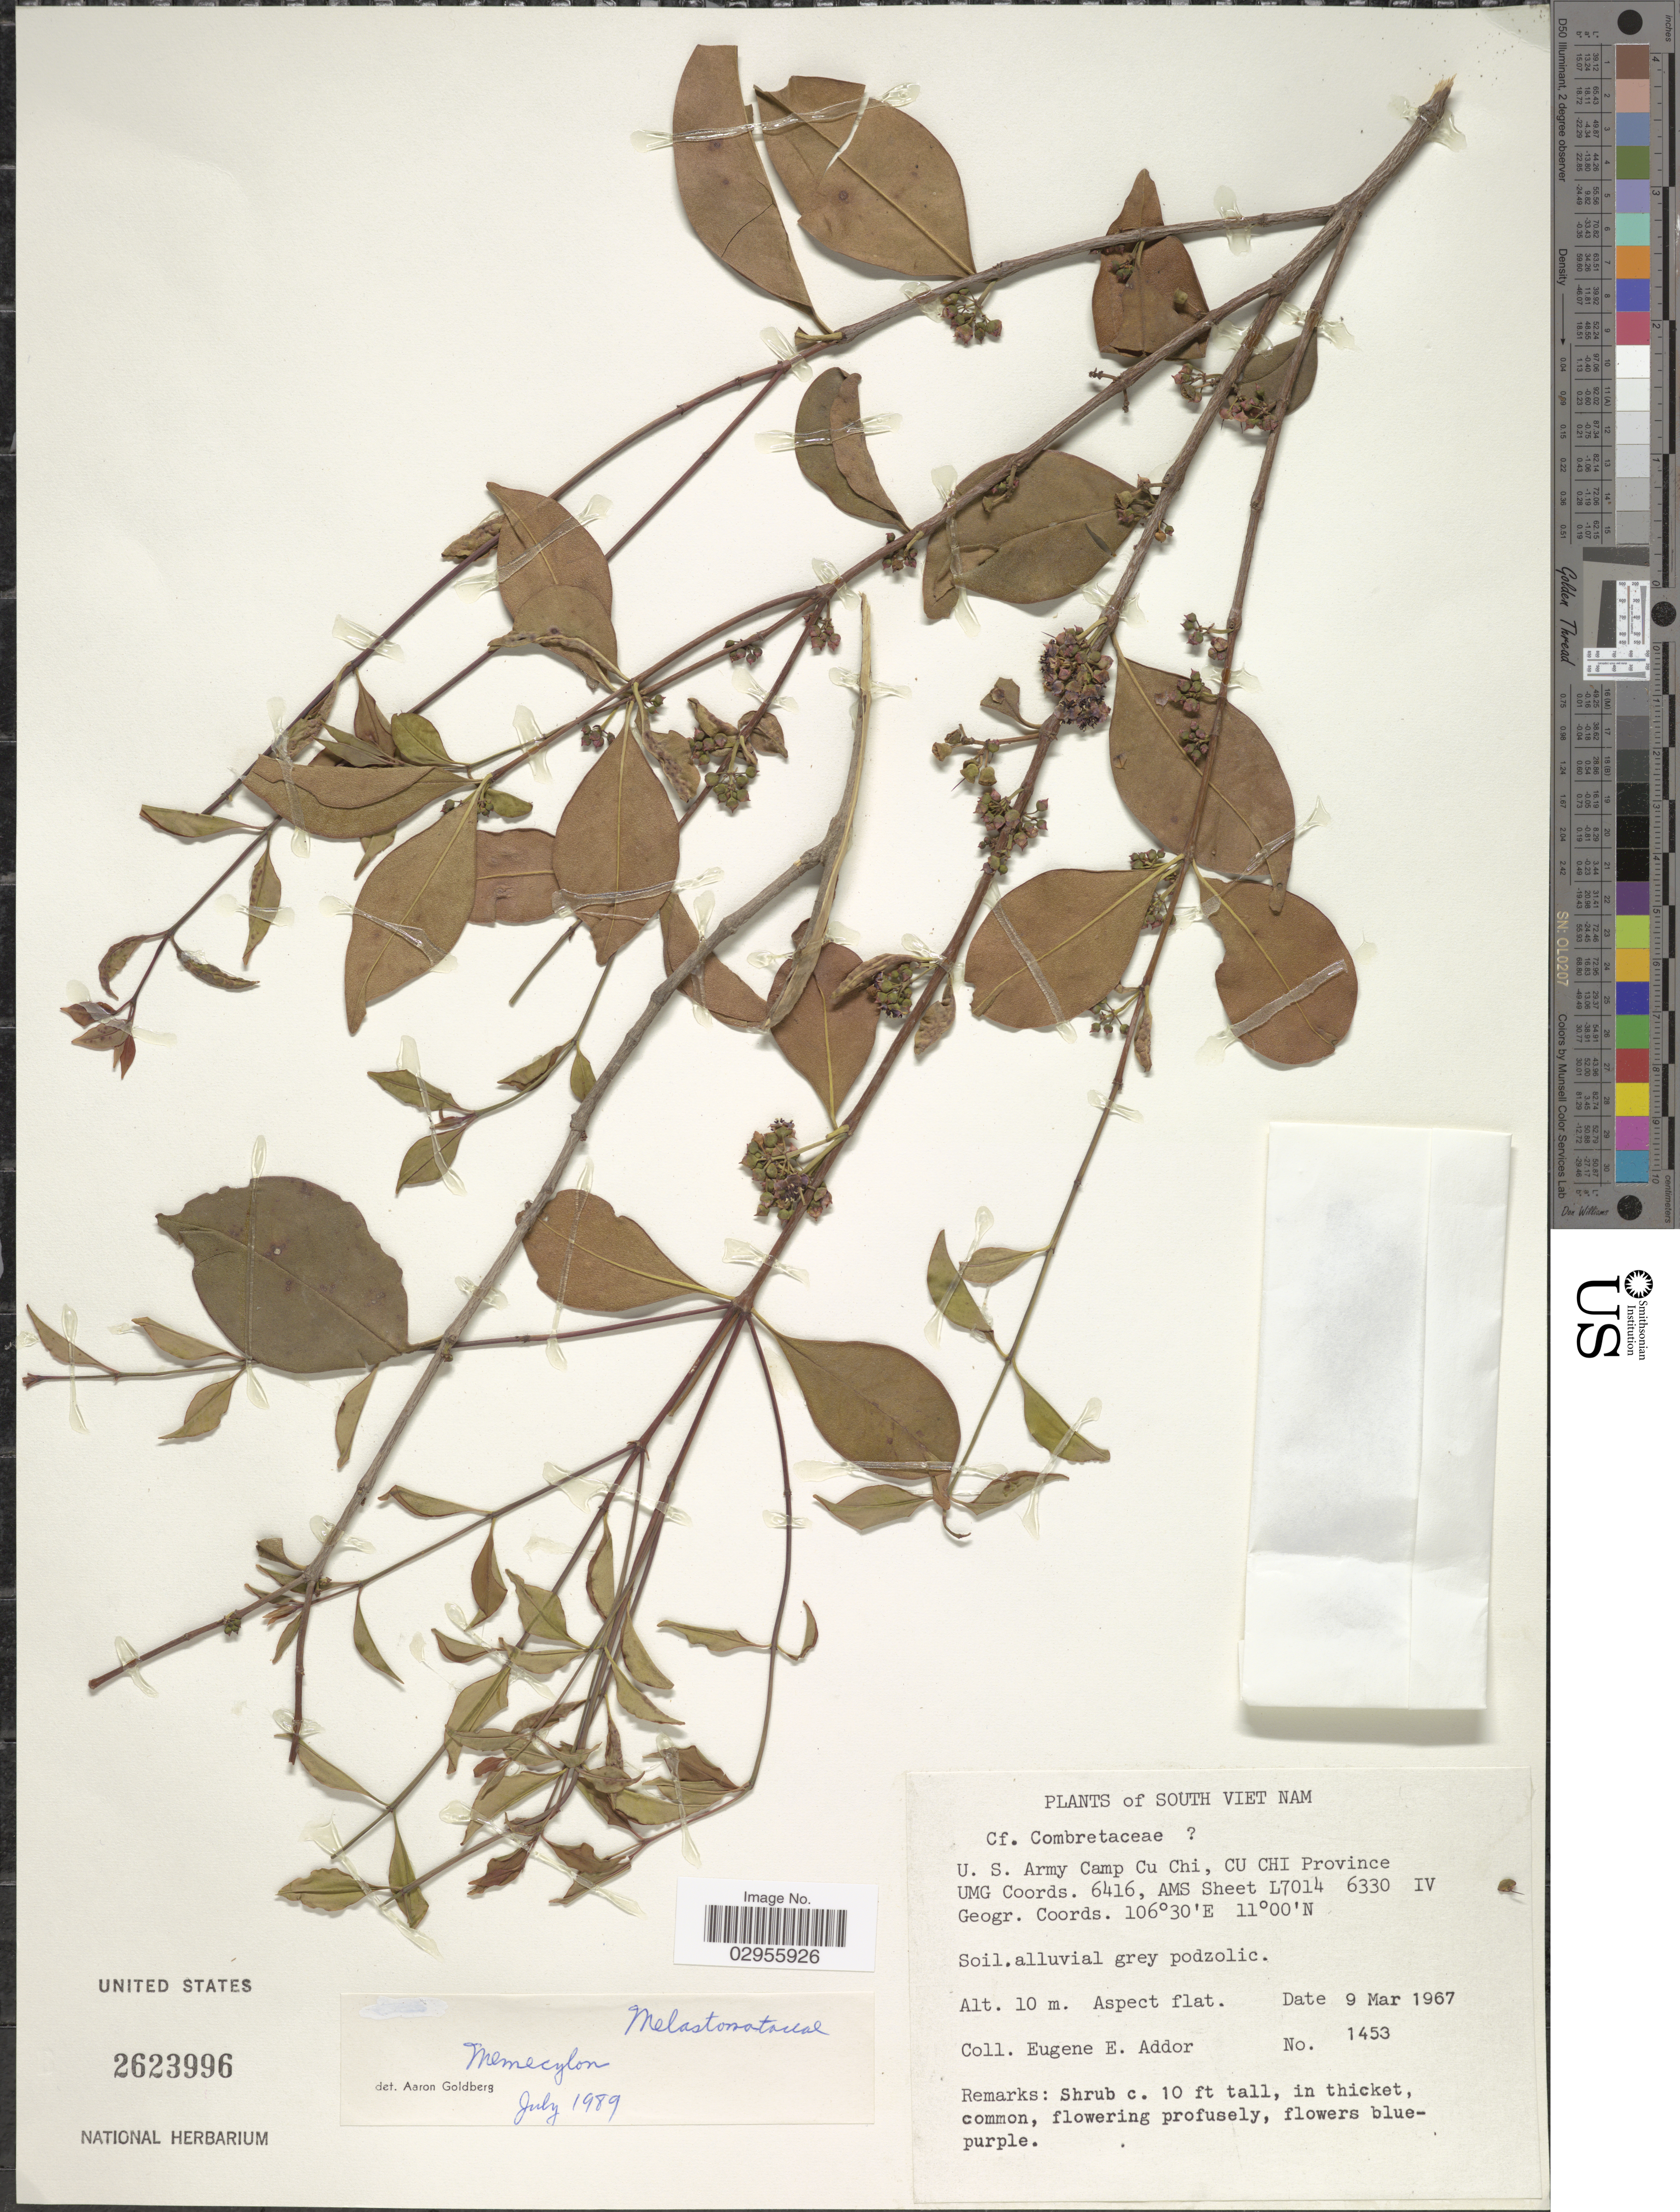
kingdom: Plantae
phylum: Tracheophyta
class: Magnoliopsida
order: Myrtales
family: Melastomataceae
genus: Memecylon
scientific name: Memecylon sp.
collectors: E. E. Addor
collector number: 1453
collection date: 1967-03-09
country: Vietnam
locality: South Viet Nam. U.S. Army Camp Cu Chi, Cu Chi Province. UMG Coords. 6416, AMS Sheet L7014 6330 IV.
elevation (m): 10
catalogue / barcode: US 2623996